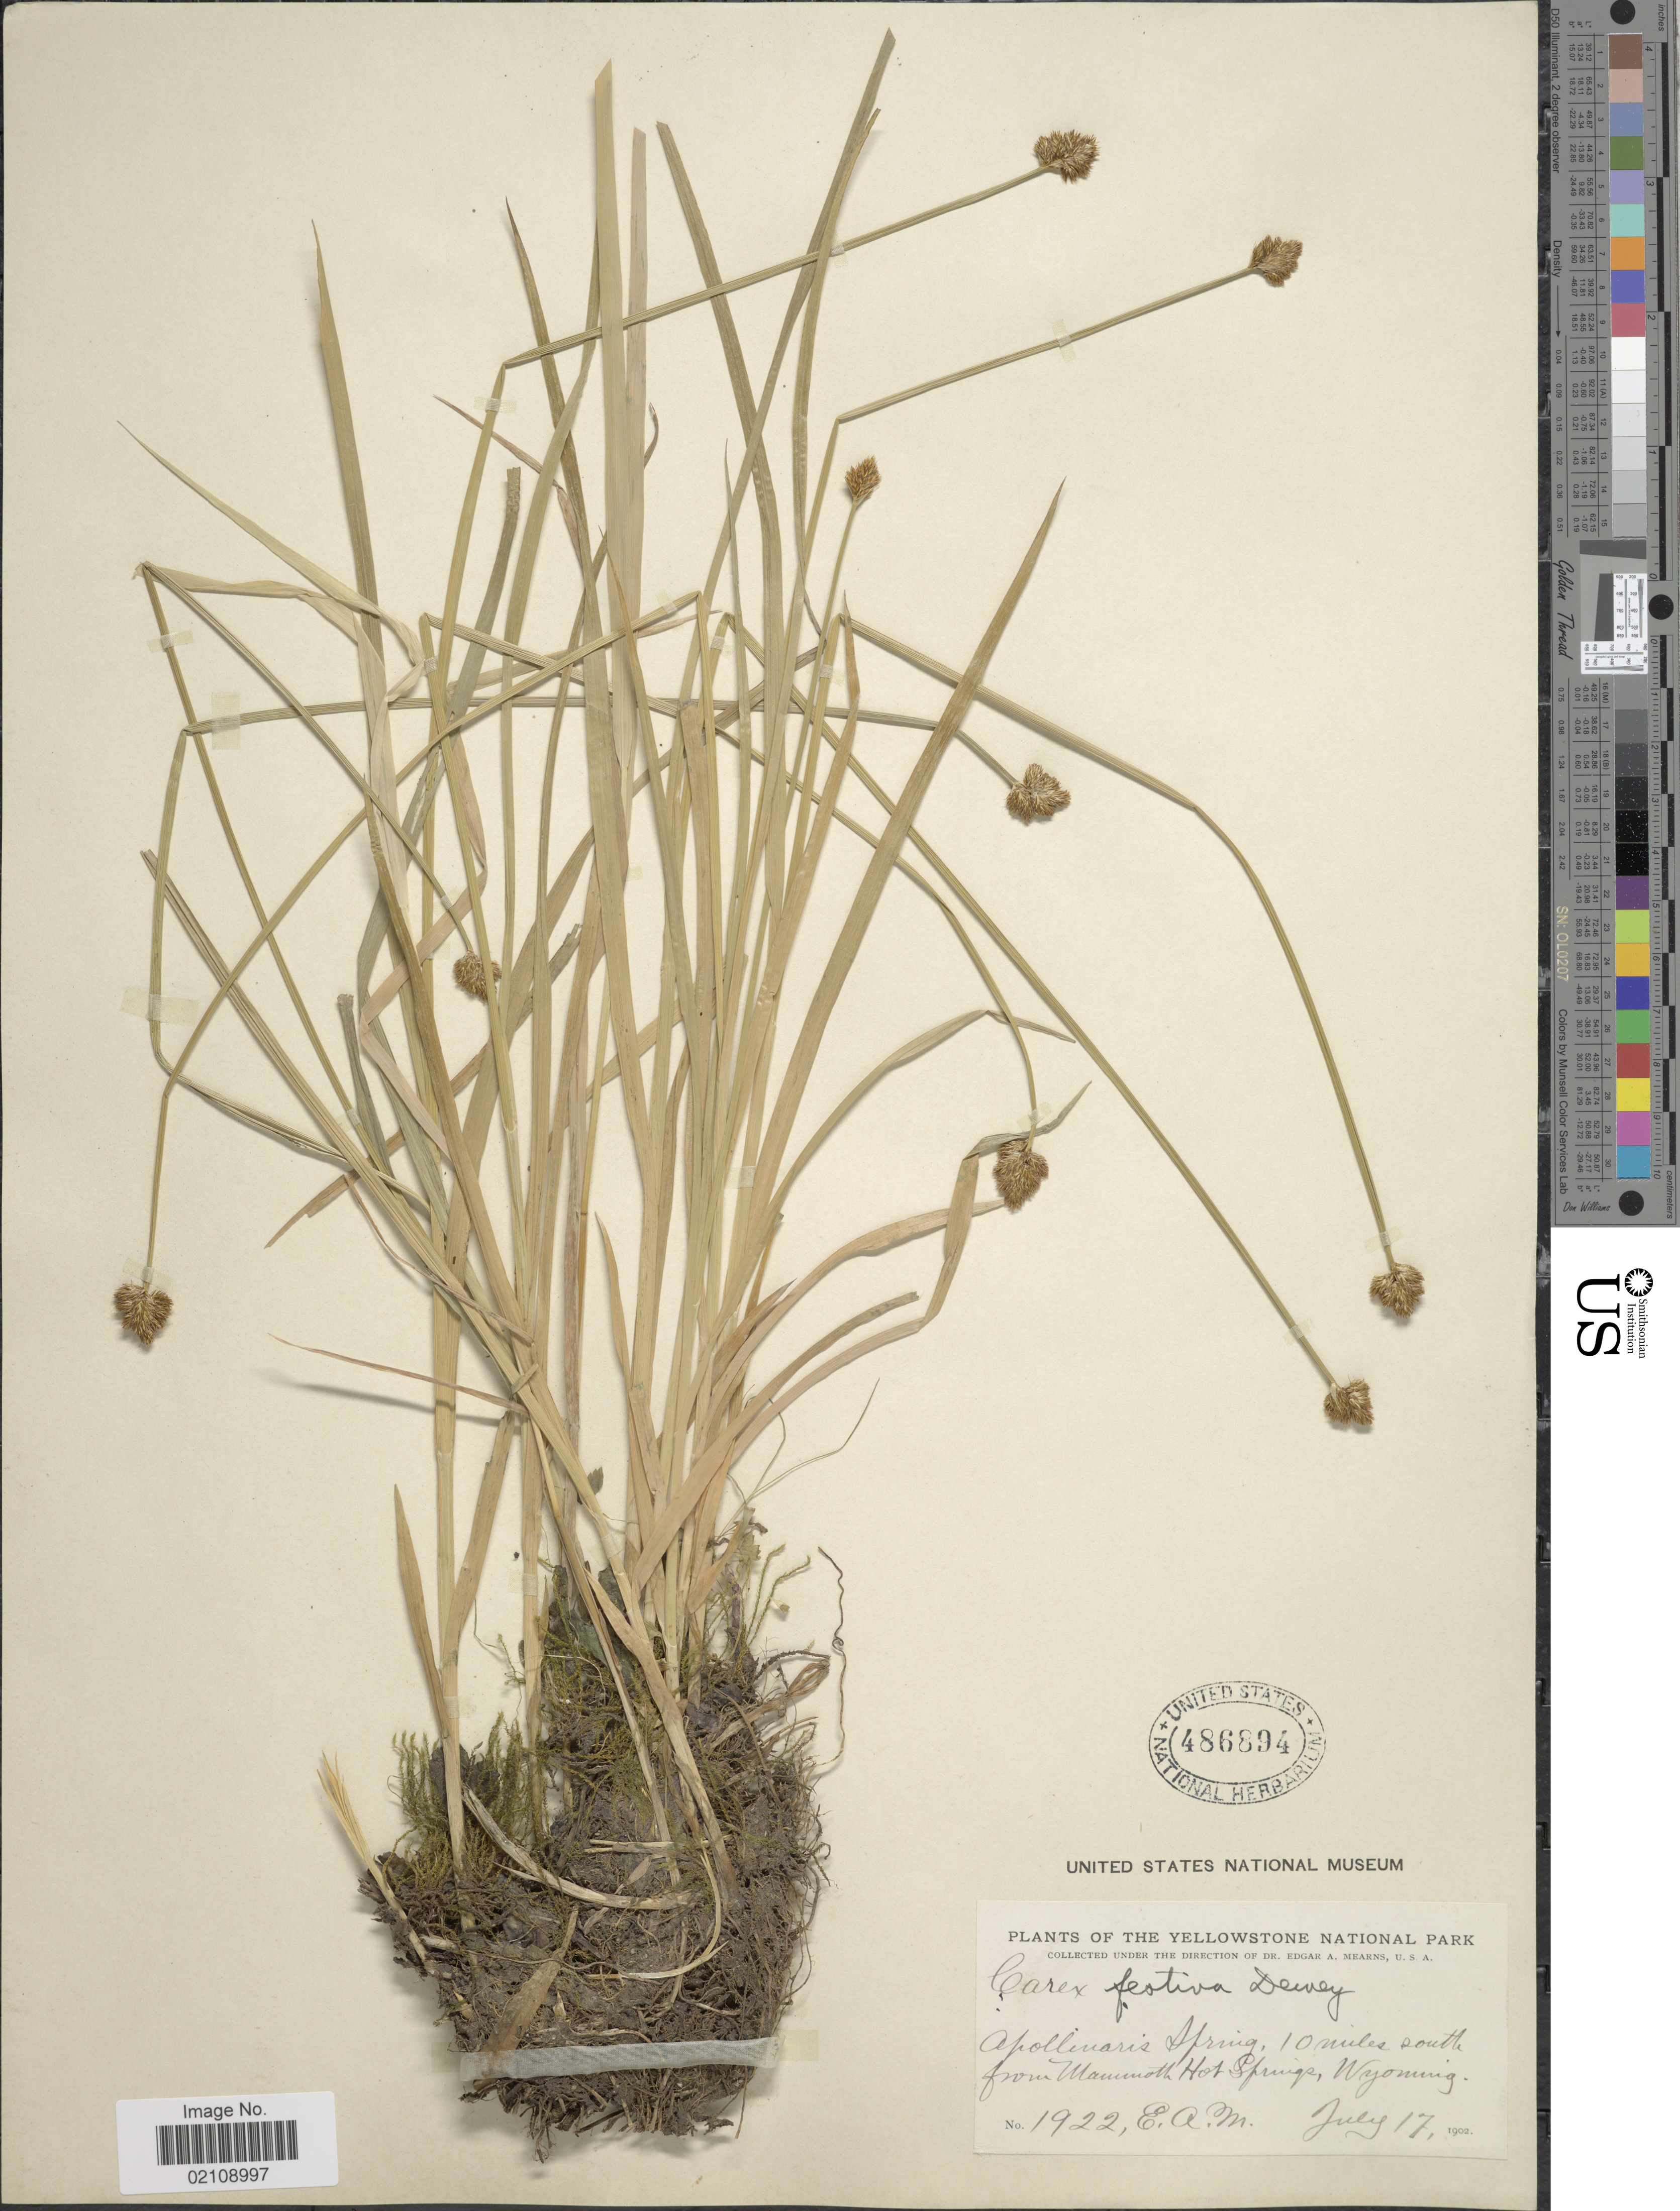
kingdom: Plantae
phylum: Tracheophyta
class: Liliopsida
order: Poales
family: Cyperaceae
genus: Carex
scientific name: Carex microptera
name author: Mack.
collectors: E. A. Mearns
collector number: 1922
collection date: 1902-07-17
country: United States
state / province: Wyoming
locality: The Yellowstone National Park, Apollinaris Spring, 10 mile south from Mammoth Hot Springs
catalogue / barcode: US 486894